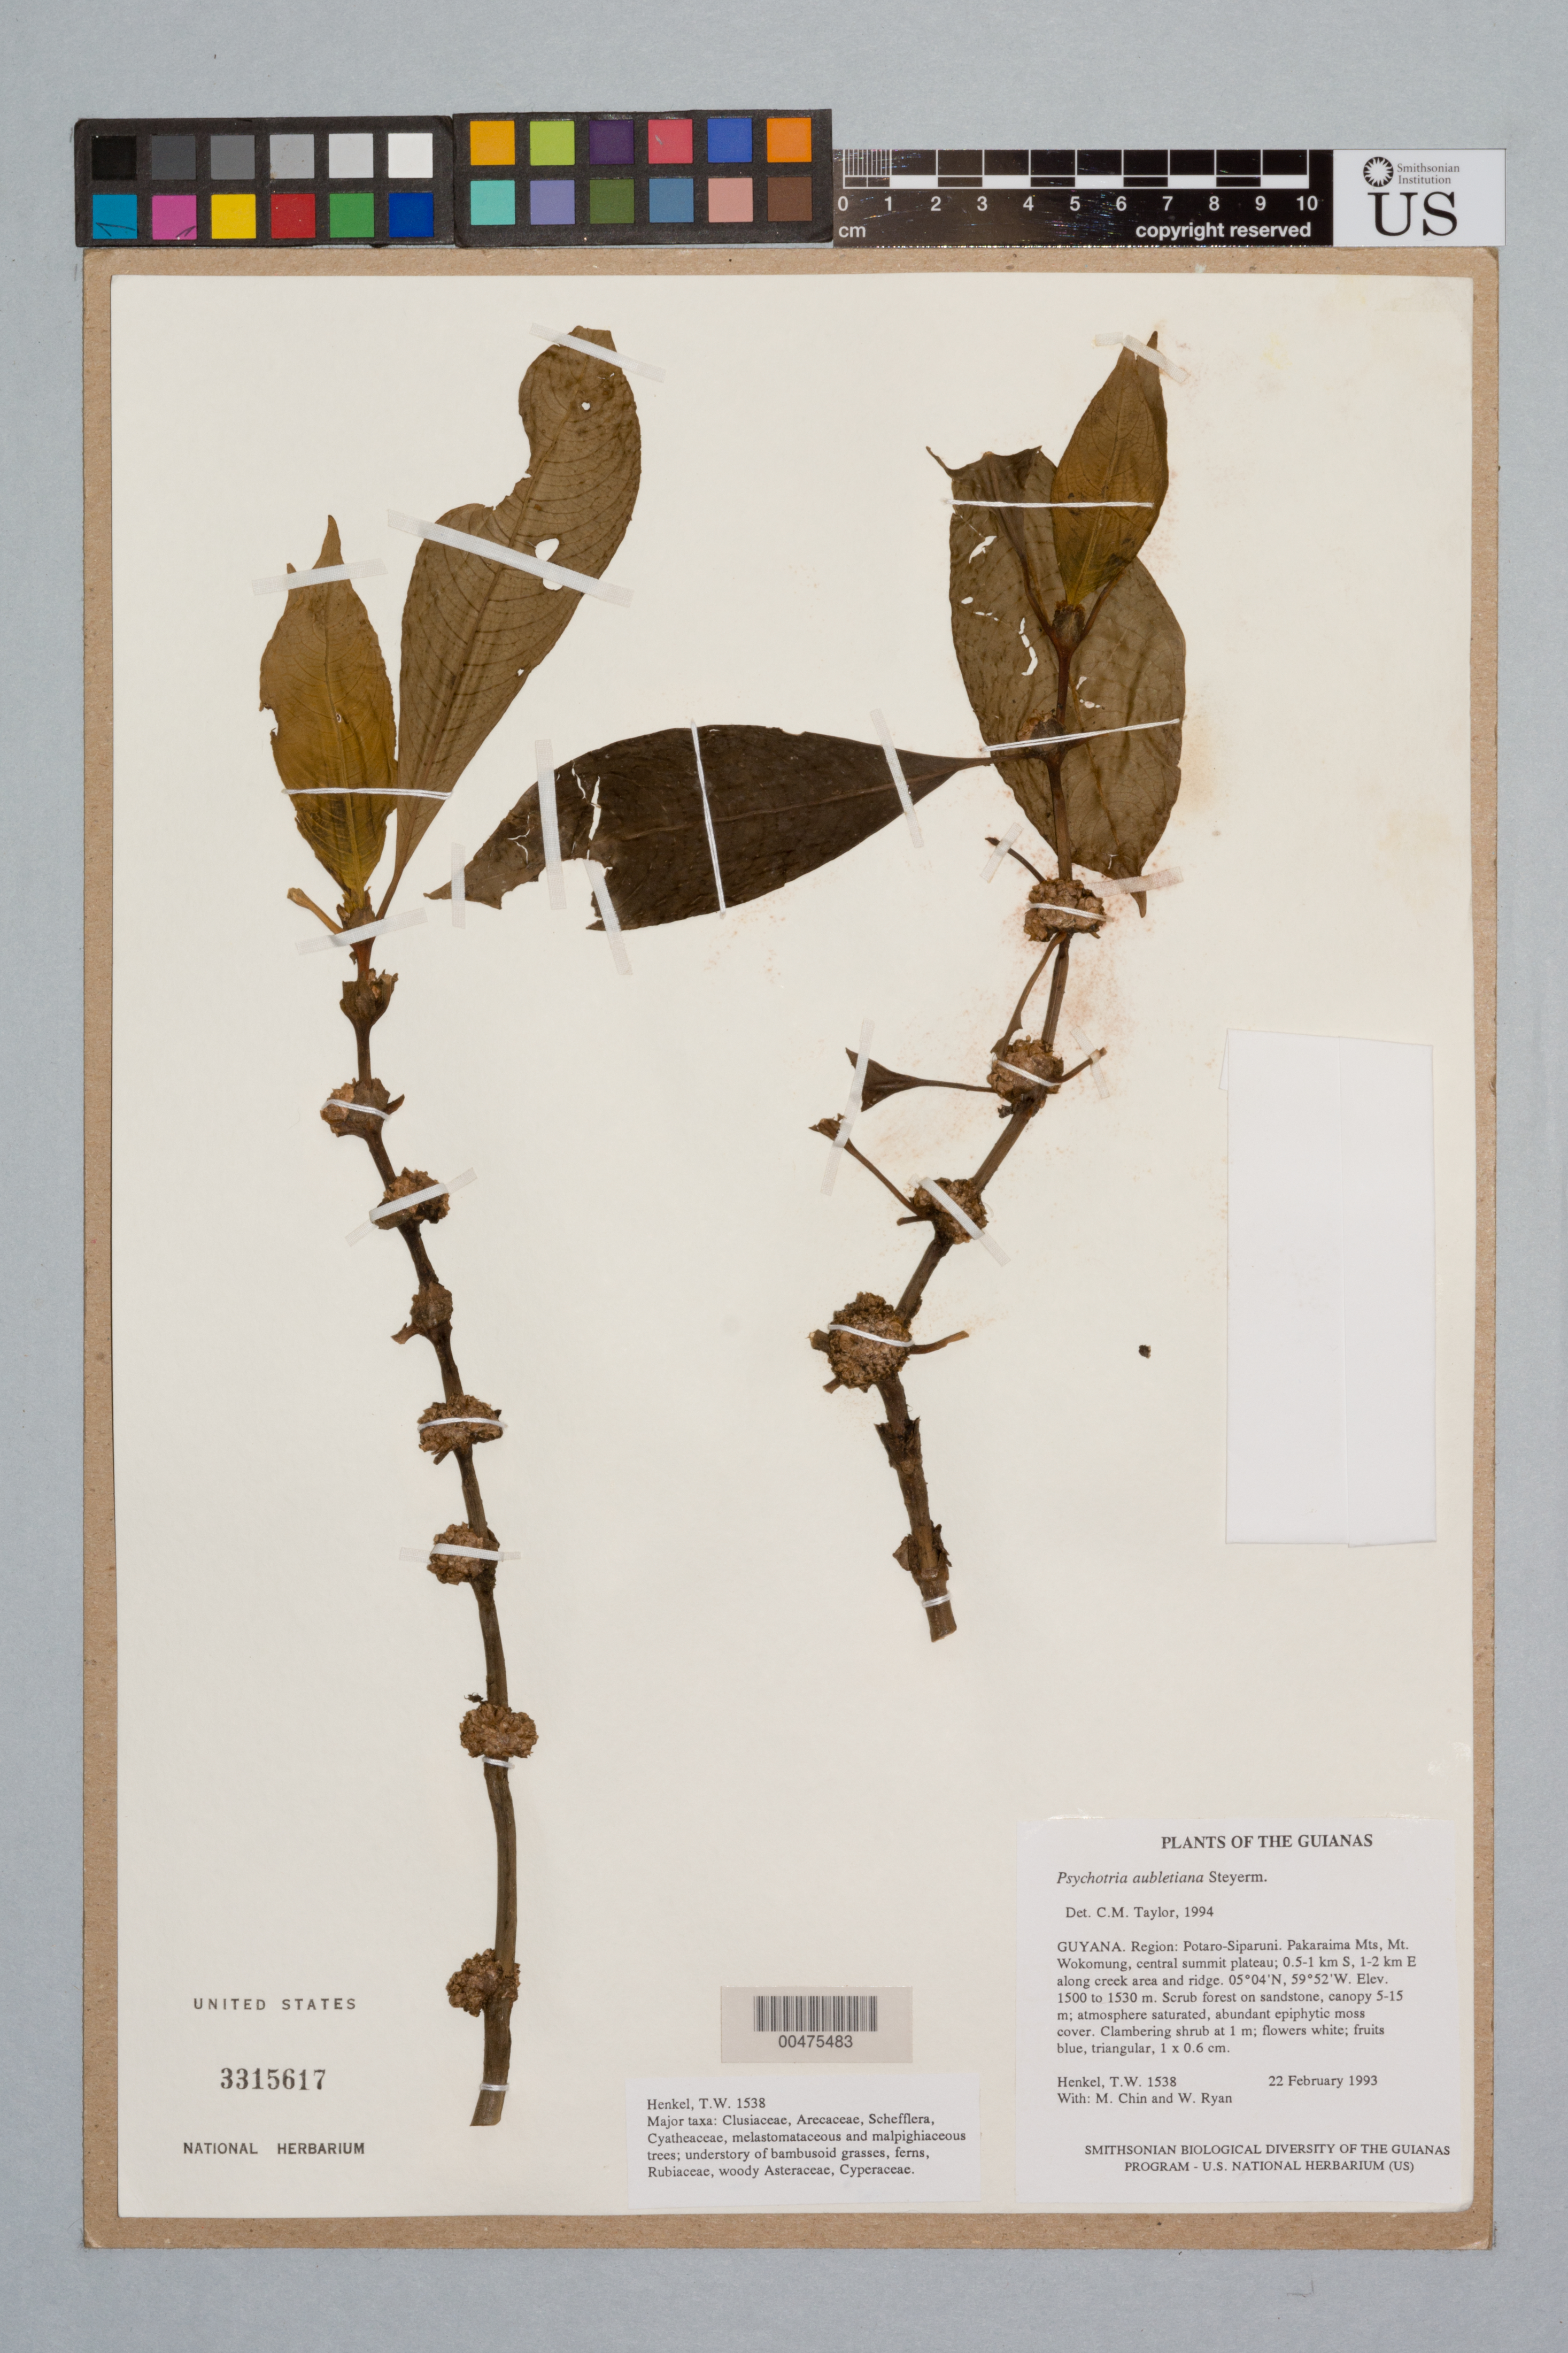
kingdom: Plantae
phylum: Tracheophyta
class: Magnoliopsida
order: Gentianales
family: Rubiaceae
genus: Palicourea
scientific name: Palicourea axillaris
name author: (Sw.) Borhidi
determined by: Kirkbride, J. H., Jr.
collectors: T. Henkel, M. Chin & W. Ryan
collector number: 1538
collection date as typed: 22 February 1993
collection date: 1993-02-22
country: Guyana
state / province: Potaro-Siparuni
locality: Pakaraima Mts, Mt. Wokomung, central summit plateau; 0.5-1 km S, 1-2 km E along creek area and ridge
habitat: Scrub forest on sandstone, canopy 5-15 m; atmosphere saturated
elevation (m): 1500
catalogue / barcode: US 3315617